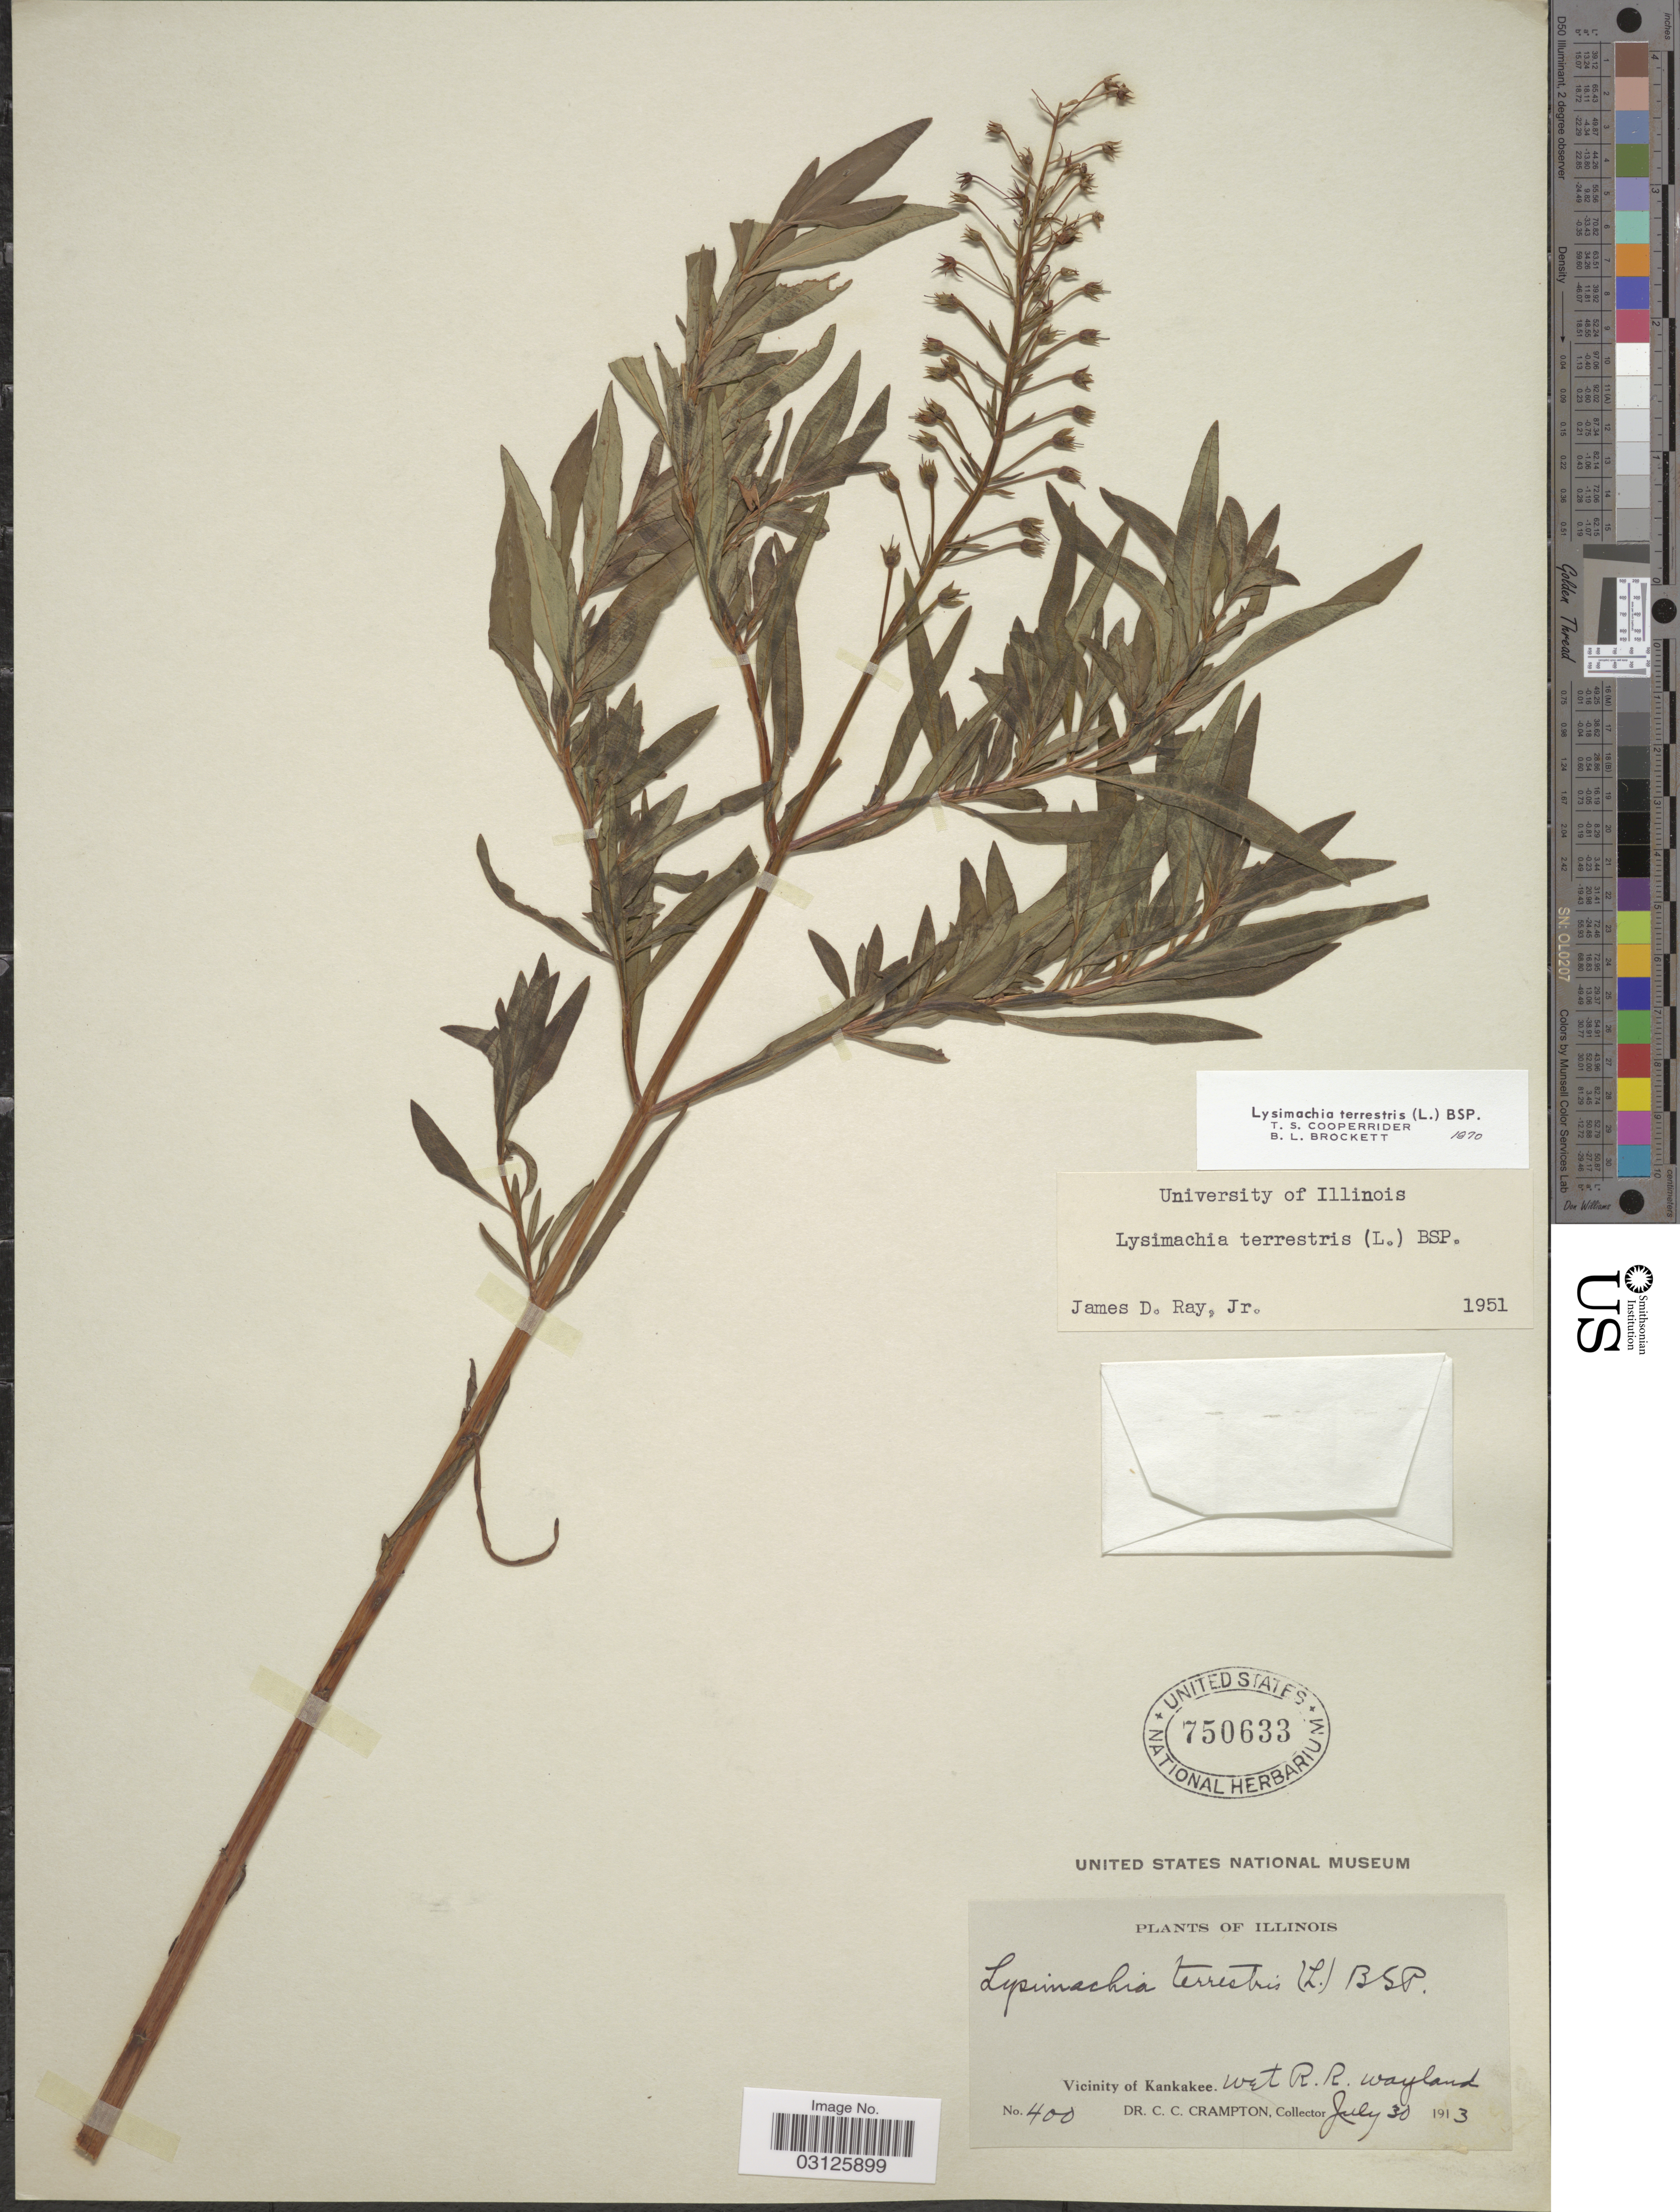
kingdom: Plantae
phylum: Tracheophyta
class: Magnoliopsida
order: Ericales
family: Primulaceae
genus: Lysimachia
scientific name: Lysimachia terrestris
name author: (L.) Britton, Stearns & Poggenb.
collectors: C. Crampton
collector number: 400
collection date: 1913-07-30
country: United States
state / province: Illinois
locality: Vicinity of Kankakee. Wet R.R. wayland.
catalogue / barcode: US 750633